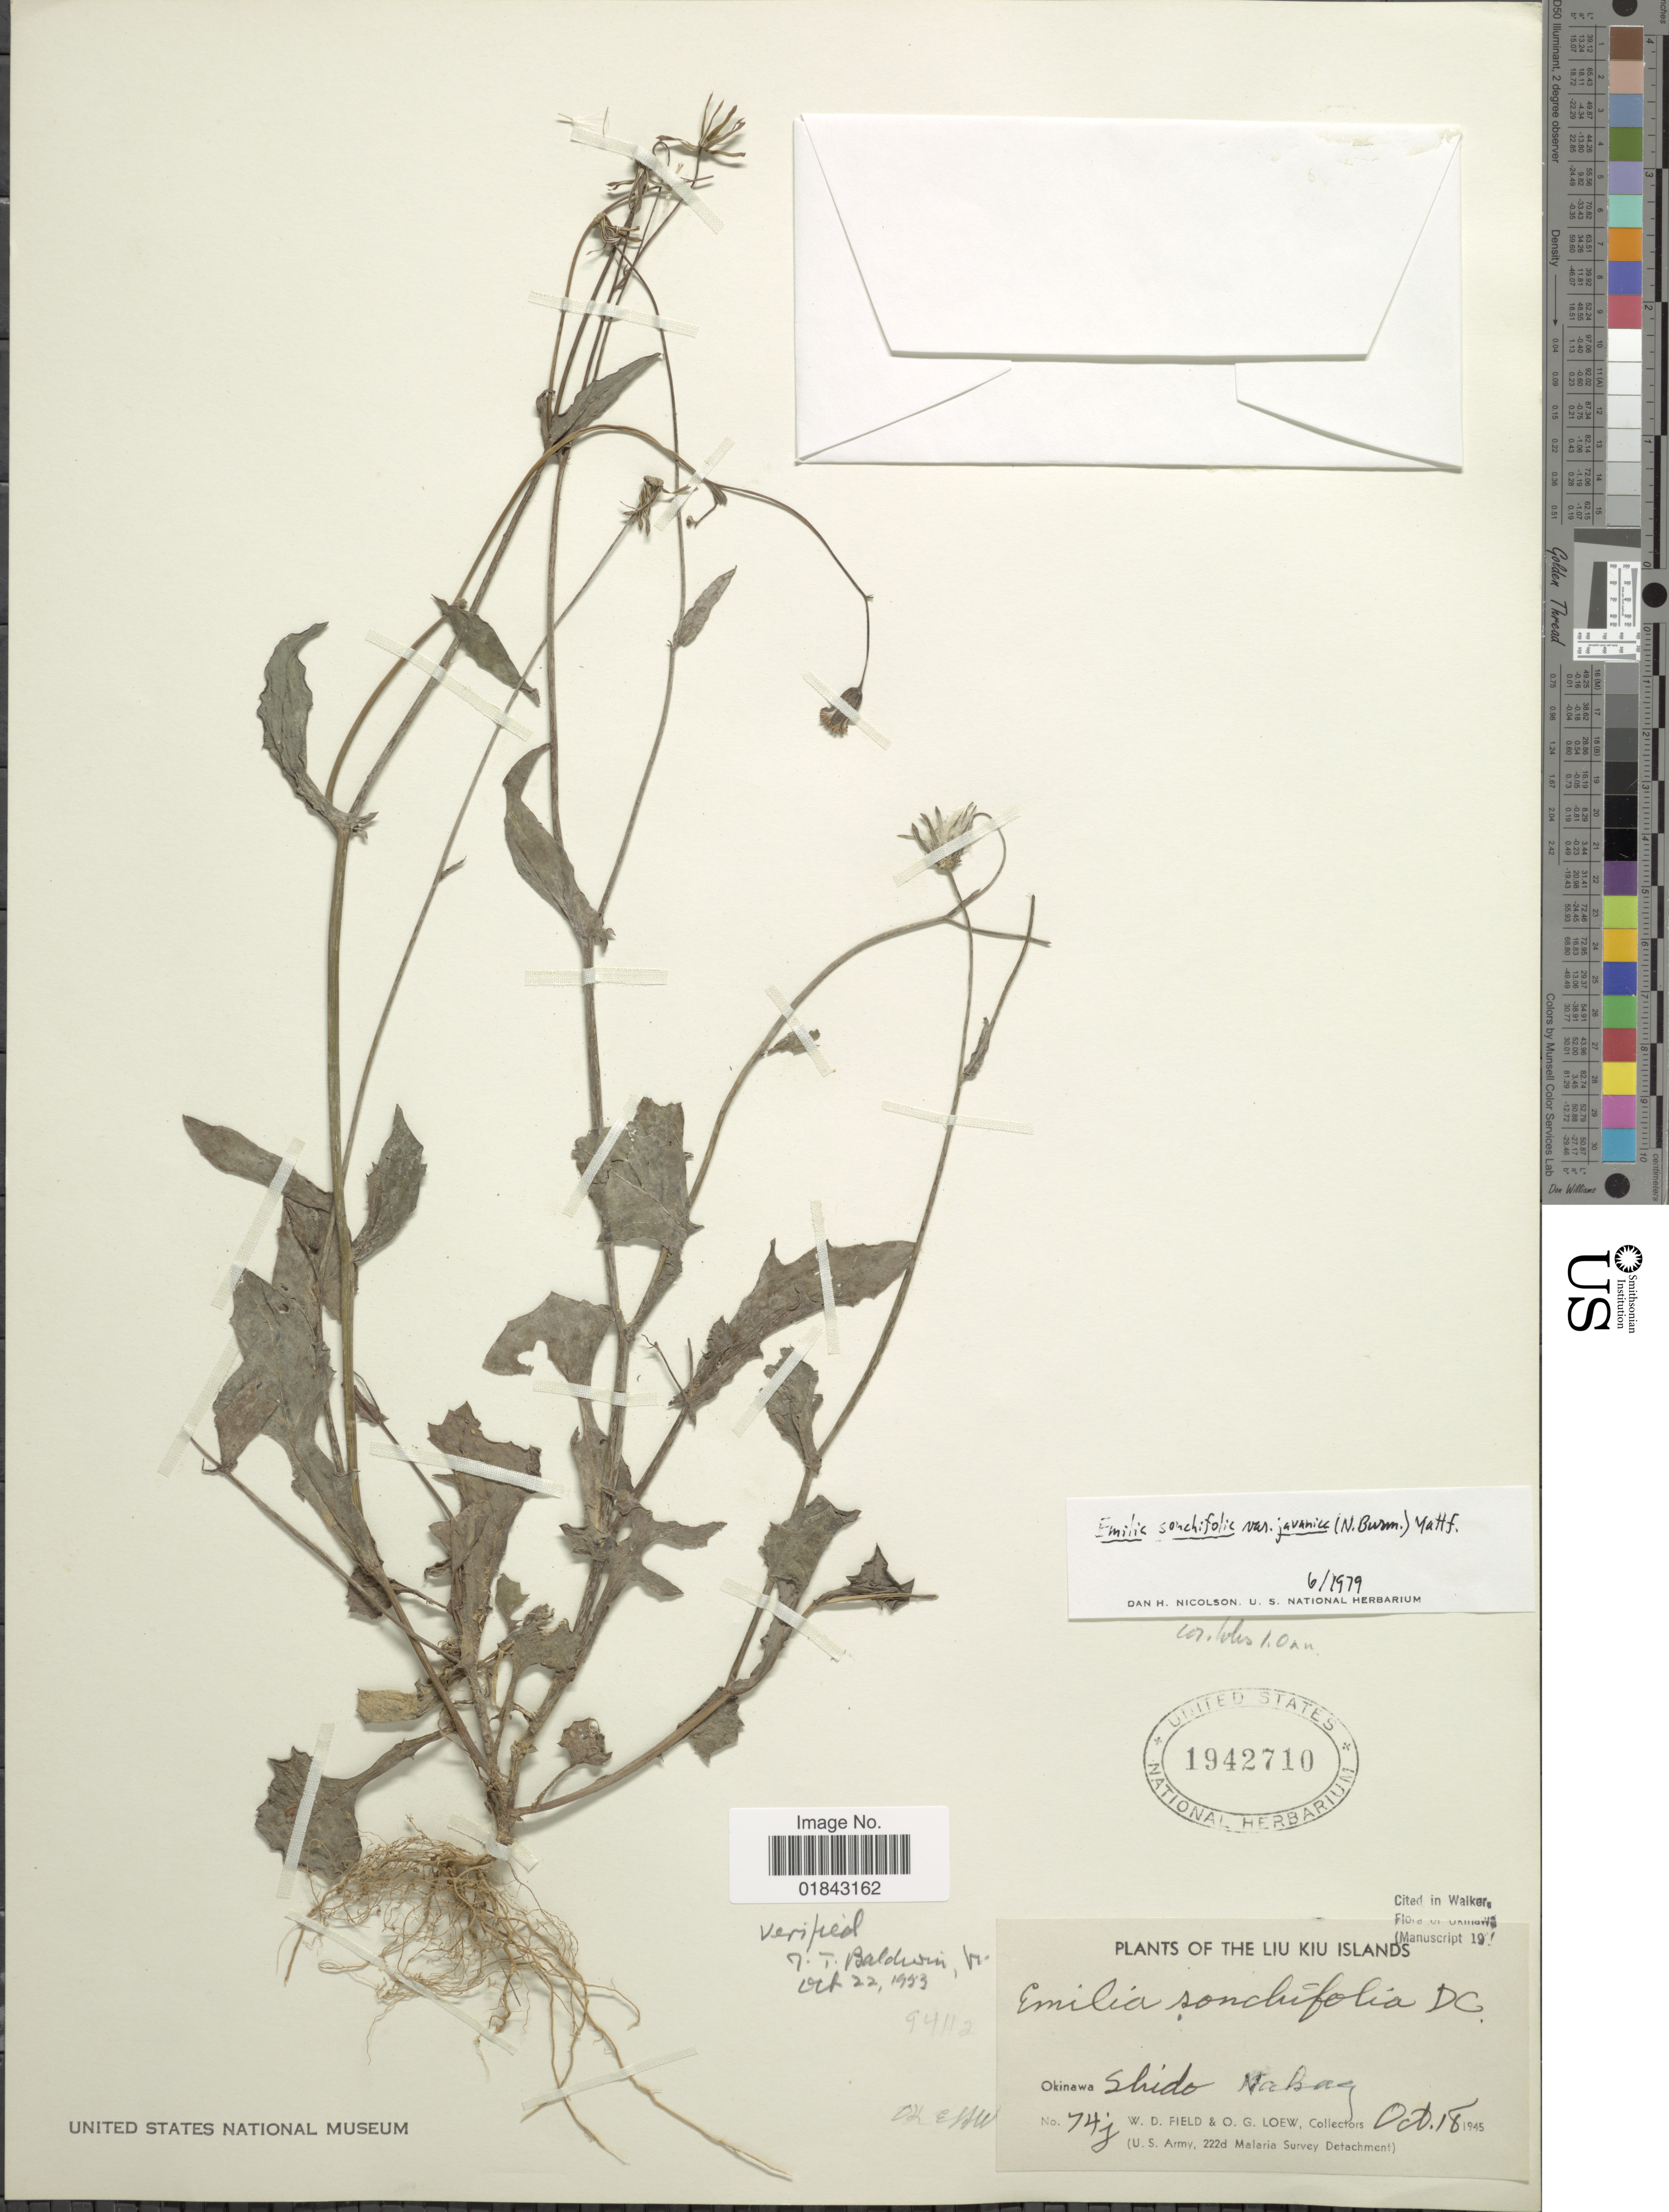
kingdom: Plantae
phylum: Tracheophyta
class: Magnoliopsida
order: Asterales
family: Asteraceae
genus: Emilia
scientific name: Emilia sonchifolia var. javanica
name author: (Burm. f.) Mattf.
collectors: W. D. Field & O. G. Loew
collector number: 74j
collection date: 1945-10-18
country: Japan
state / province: Okinawa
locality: Liu Kiu Islands, Shido, Nakag.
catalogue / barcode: US 1942710